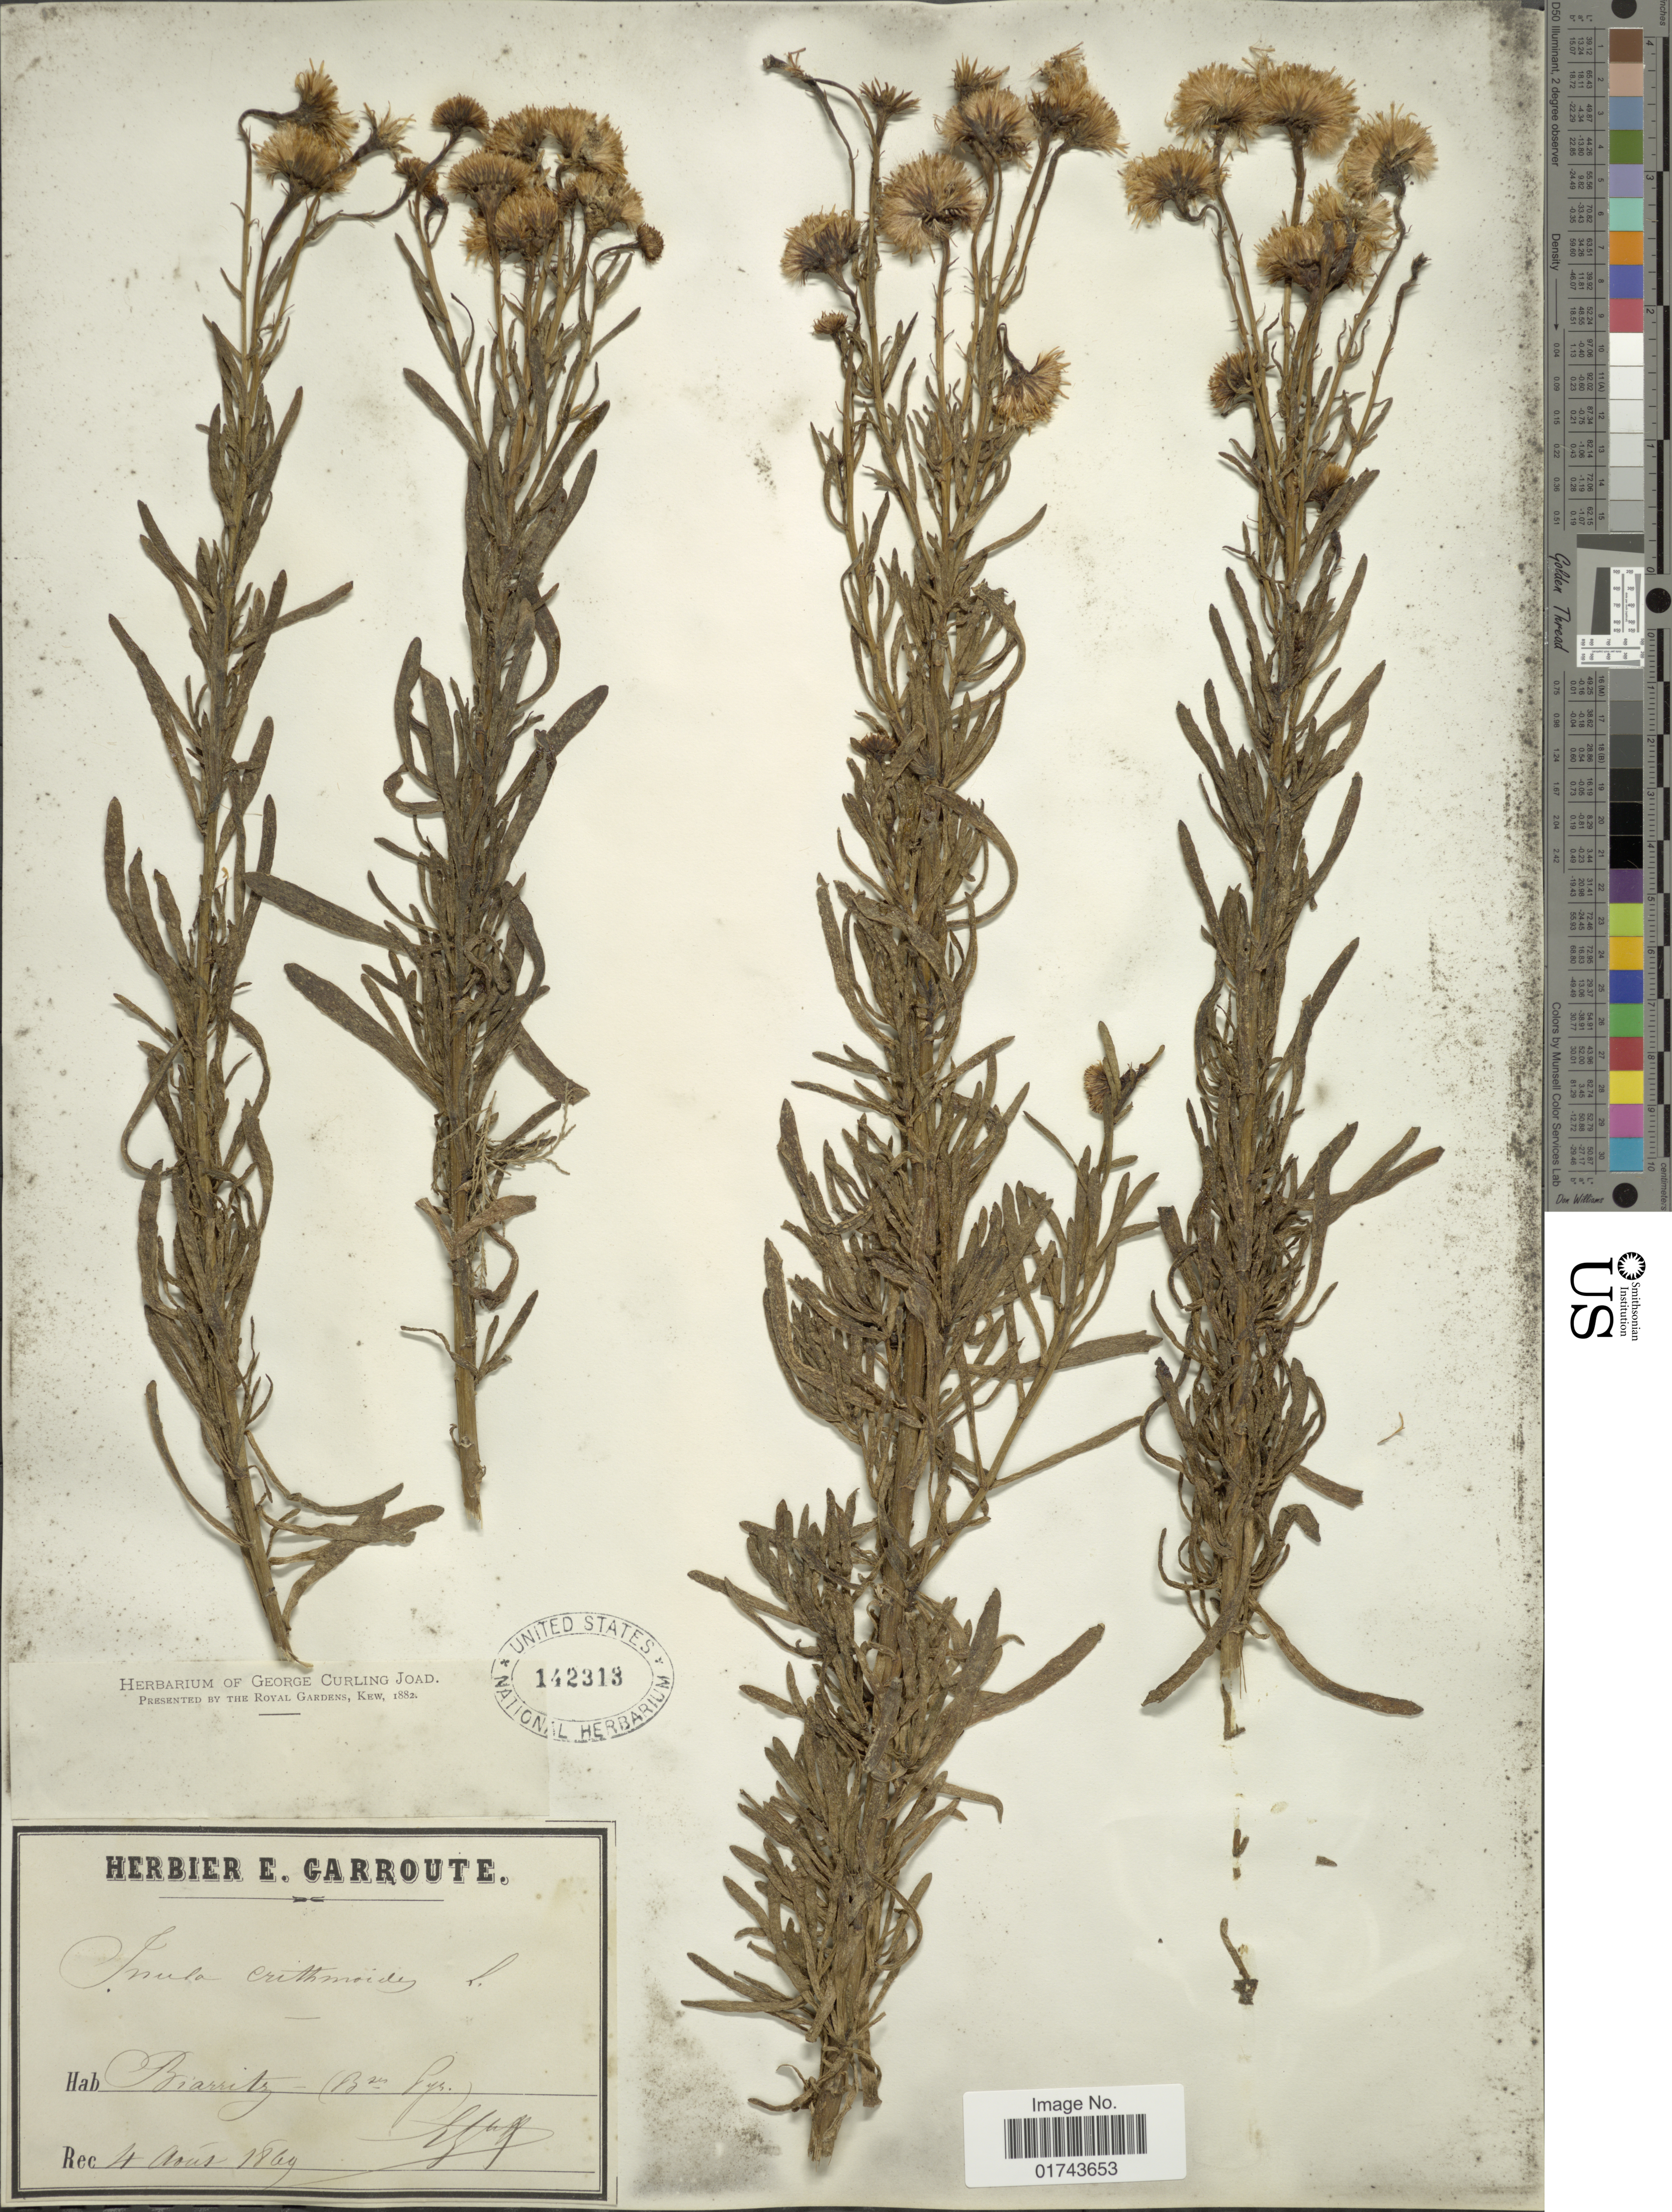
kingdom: Plantae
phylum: Tracheophyta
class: Magnoliopsida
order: Asterales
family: Asteraceae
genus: Inula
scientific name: Inula crithmoides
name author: L.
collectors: E. Garroute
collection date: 1869-08-04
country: France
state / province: Nouvelle-Aquitaine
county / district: Pyrénées-Atlantiques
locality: Biarritz (Br. Pyr) [interpreted]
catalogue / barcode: US 142313